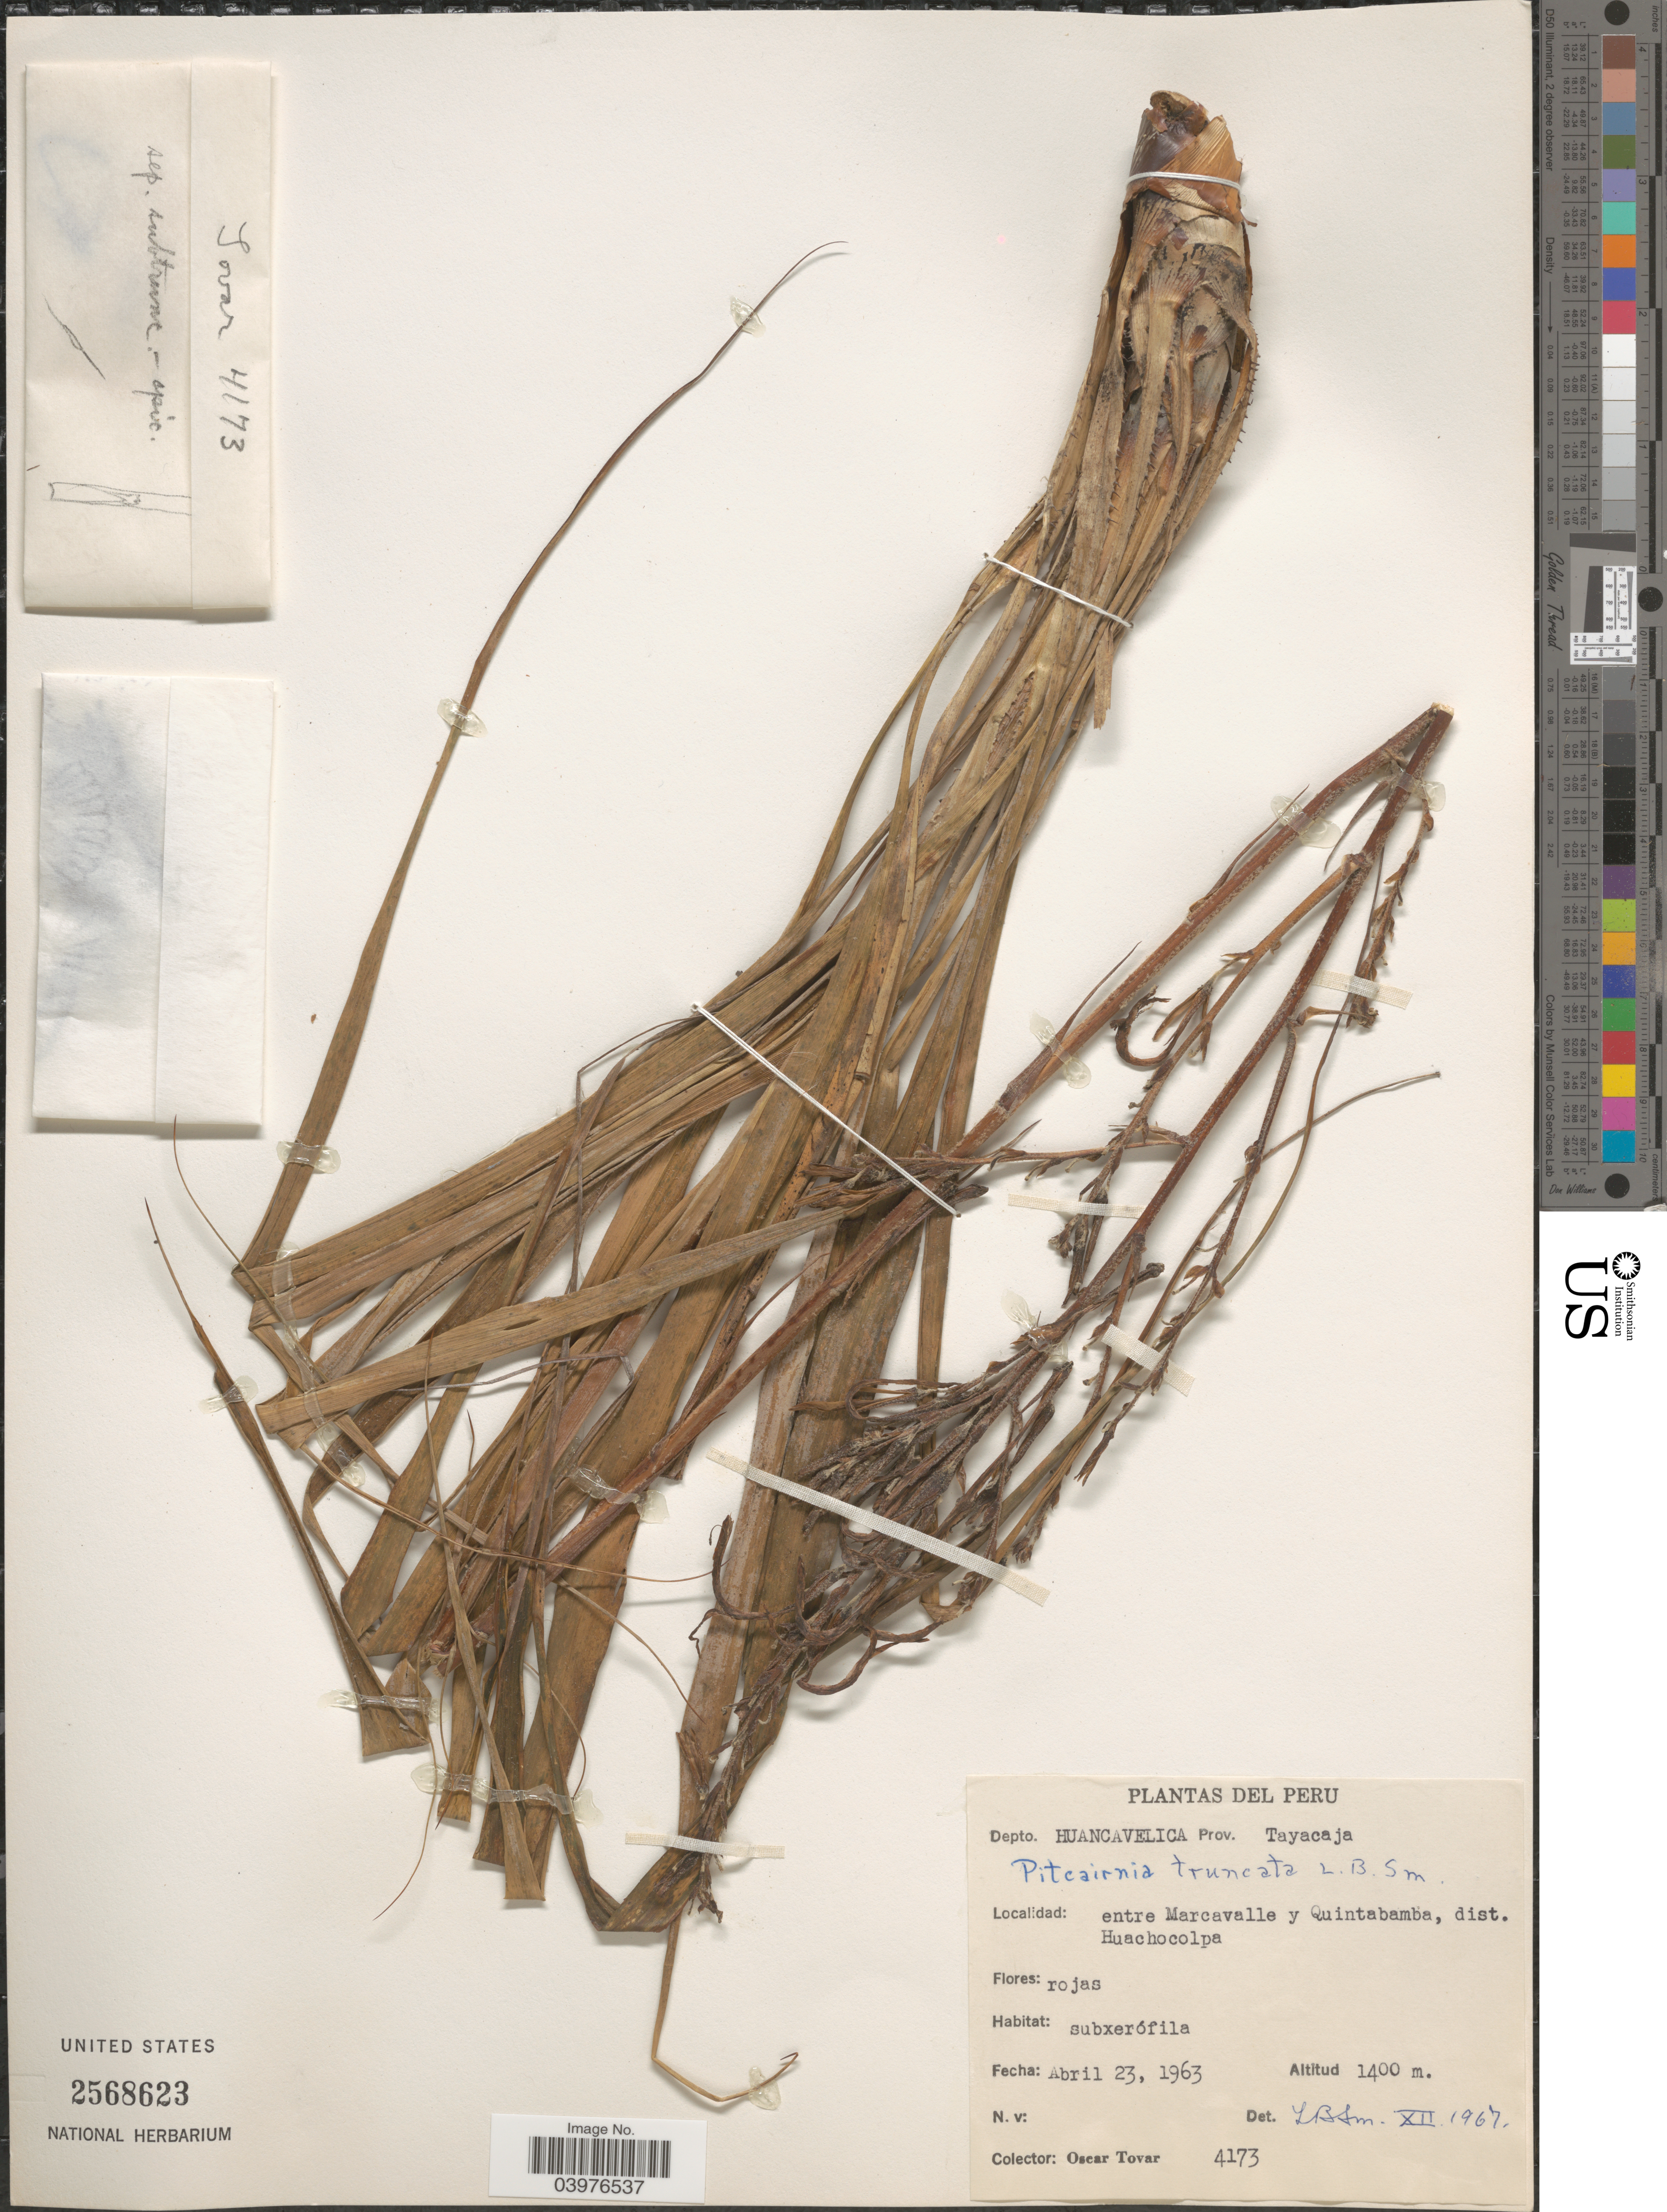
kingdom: Plantae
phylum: Tracheophyta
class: Liliopsida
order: Poales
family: Bromeliaceae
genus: Pitcairnia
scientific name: Pitcairnia truncata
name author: L.B. Sm.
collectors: Ó. Tovar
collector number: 4173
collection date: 1963-04-23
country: Peru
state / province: Huancavelica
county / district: Tayacaja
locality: Depto. Huancavelica. Prov. Tayacaja. Entre Marcavalle y Quintabamba, dist. Huachocolpa.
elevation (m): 1400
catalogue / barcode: US 2568623